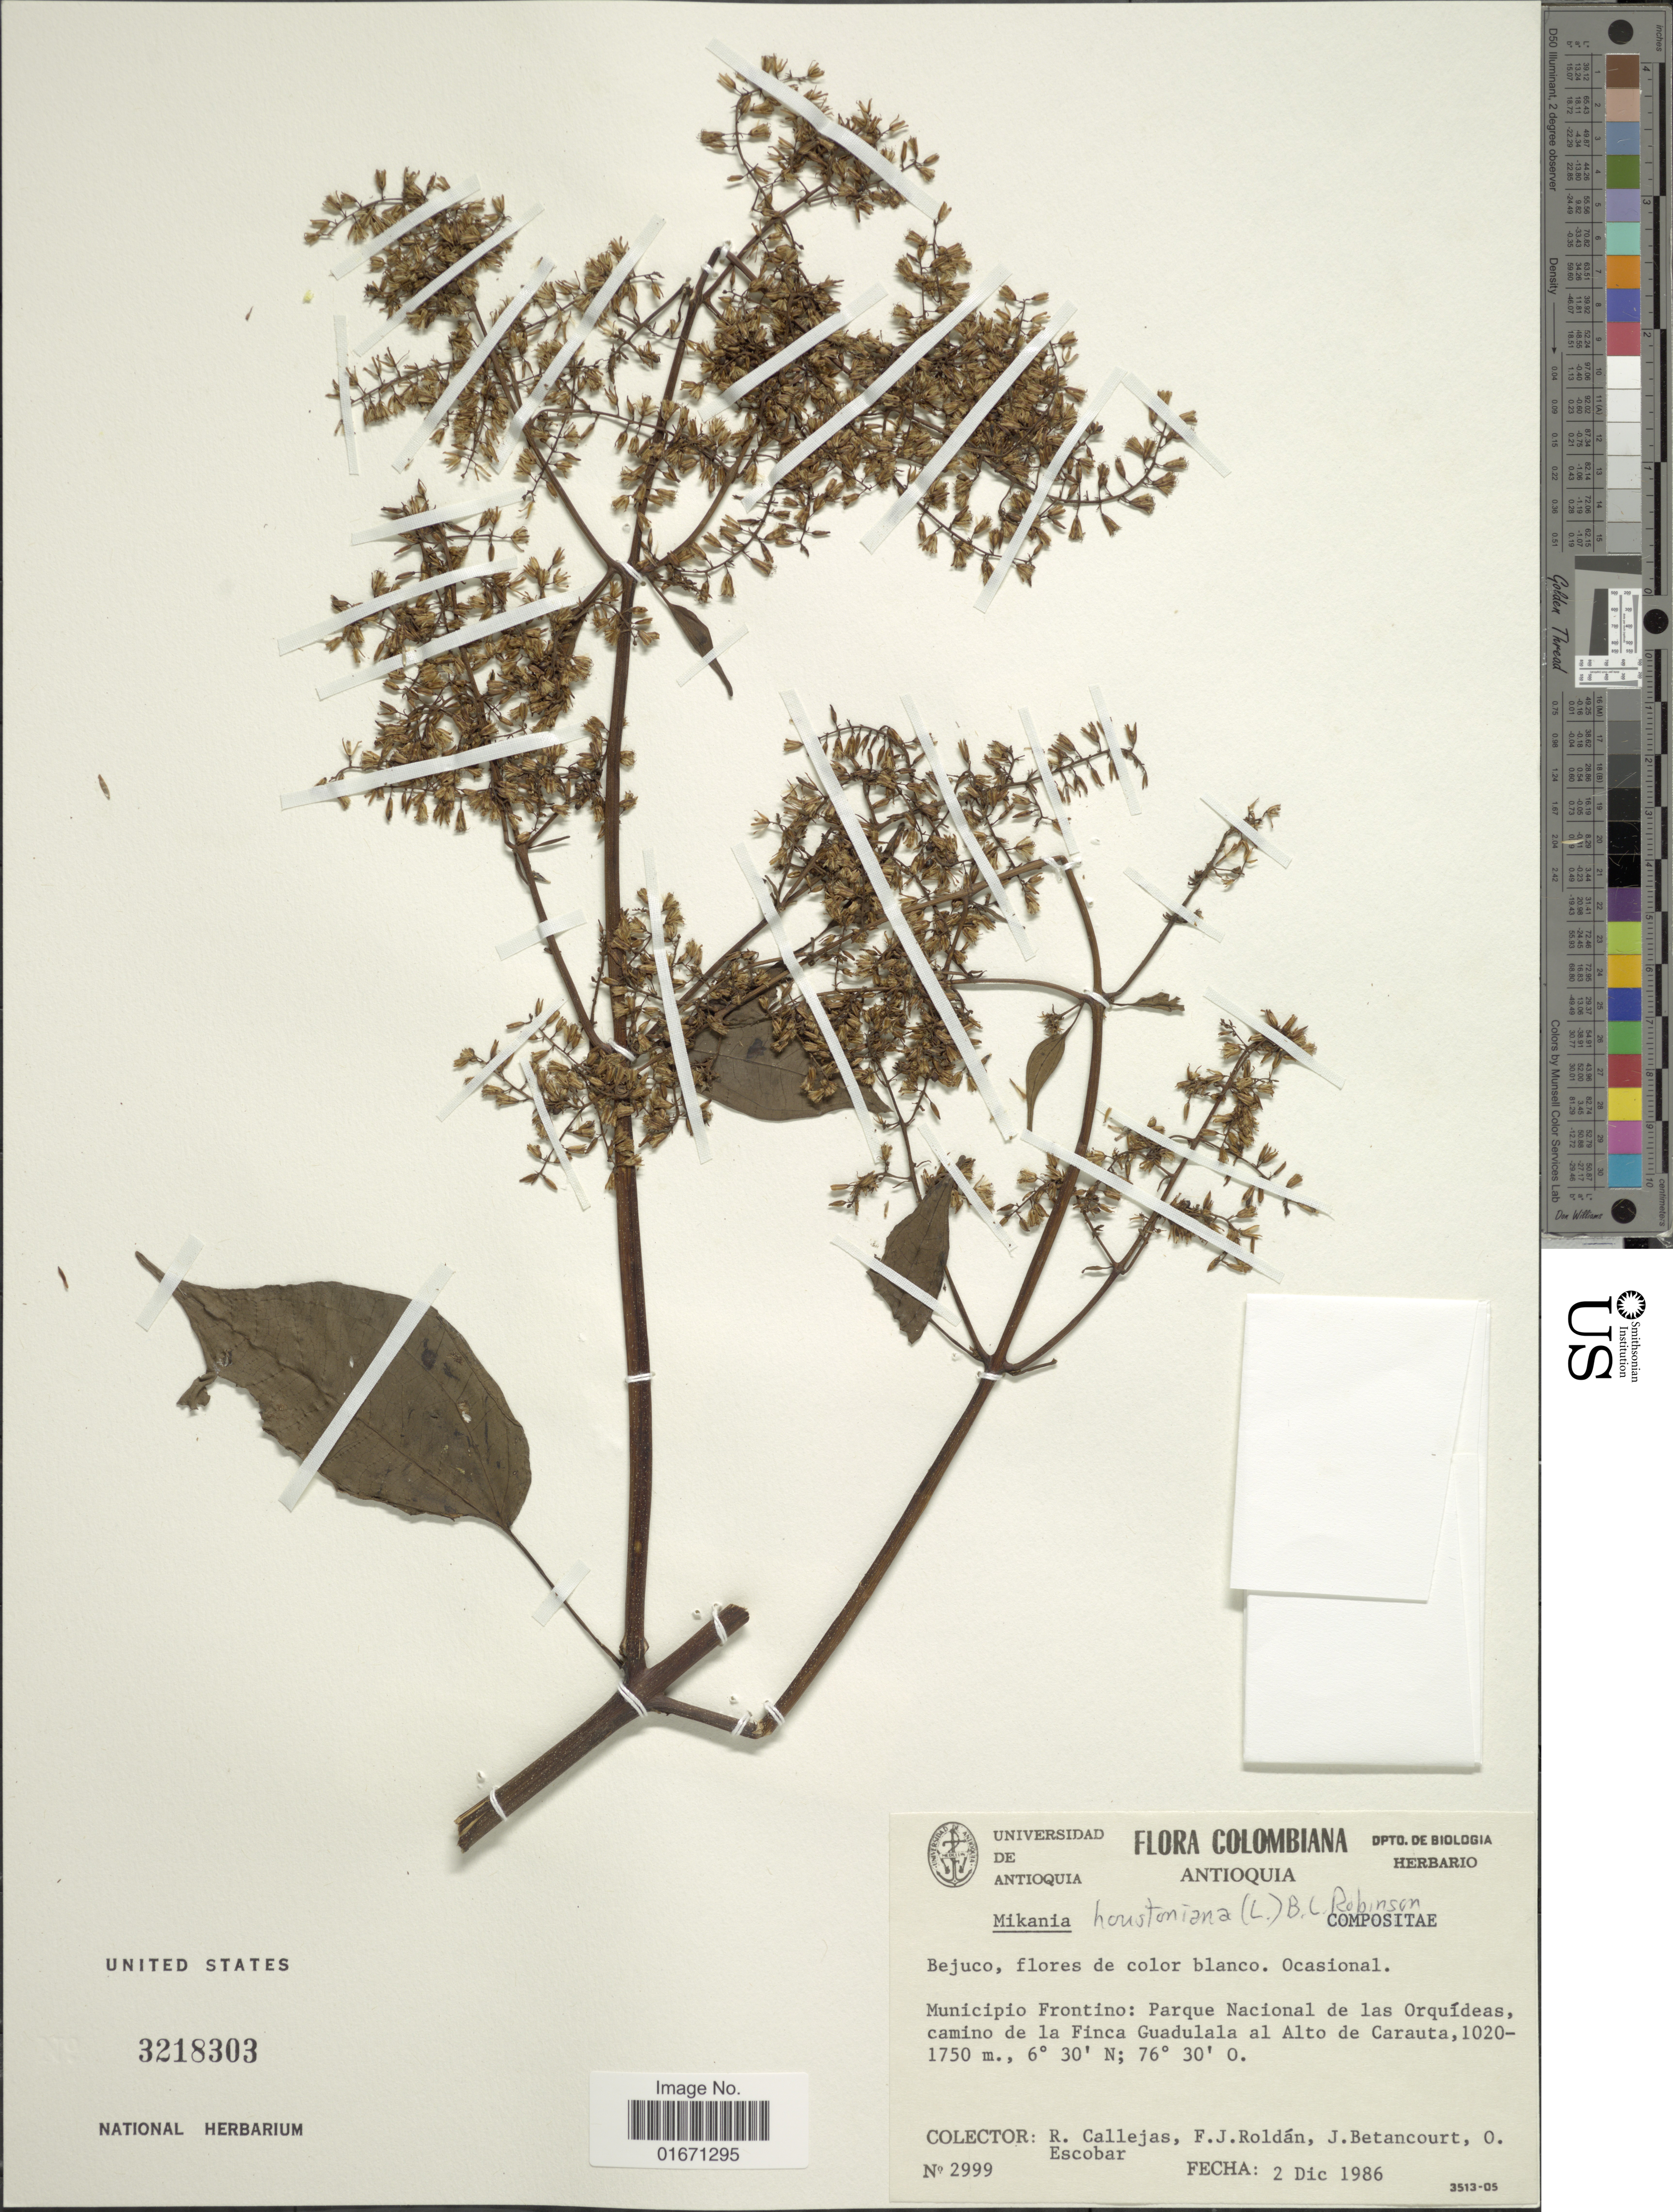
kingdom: Plantae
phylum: Tracheophyta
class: Magnoliopsida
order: Asterales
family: Asteraceae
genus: Mikania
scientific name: Mikania houstoniana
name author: (L.) B.L. Rob.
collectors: R. Callejas, F. J. Roldán, J. Betancourt & O. D. Escobar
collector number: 2999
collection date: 1986-12-02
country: Colombia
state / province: Antioquia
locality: Municipio Frontino, Parque Nacional de las Orquideas camino de la Finca Guadulala al Alto de Carauta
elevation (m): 1020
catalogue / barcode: US 3218303